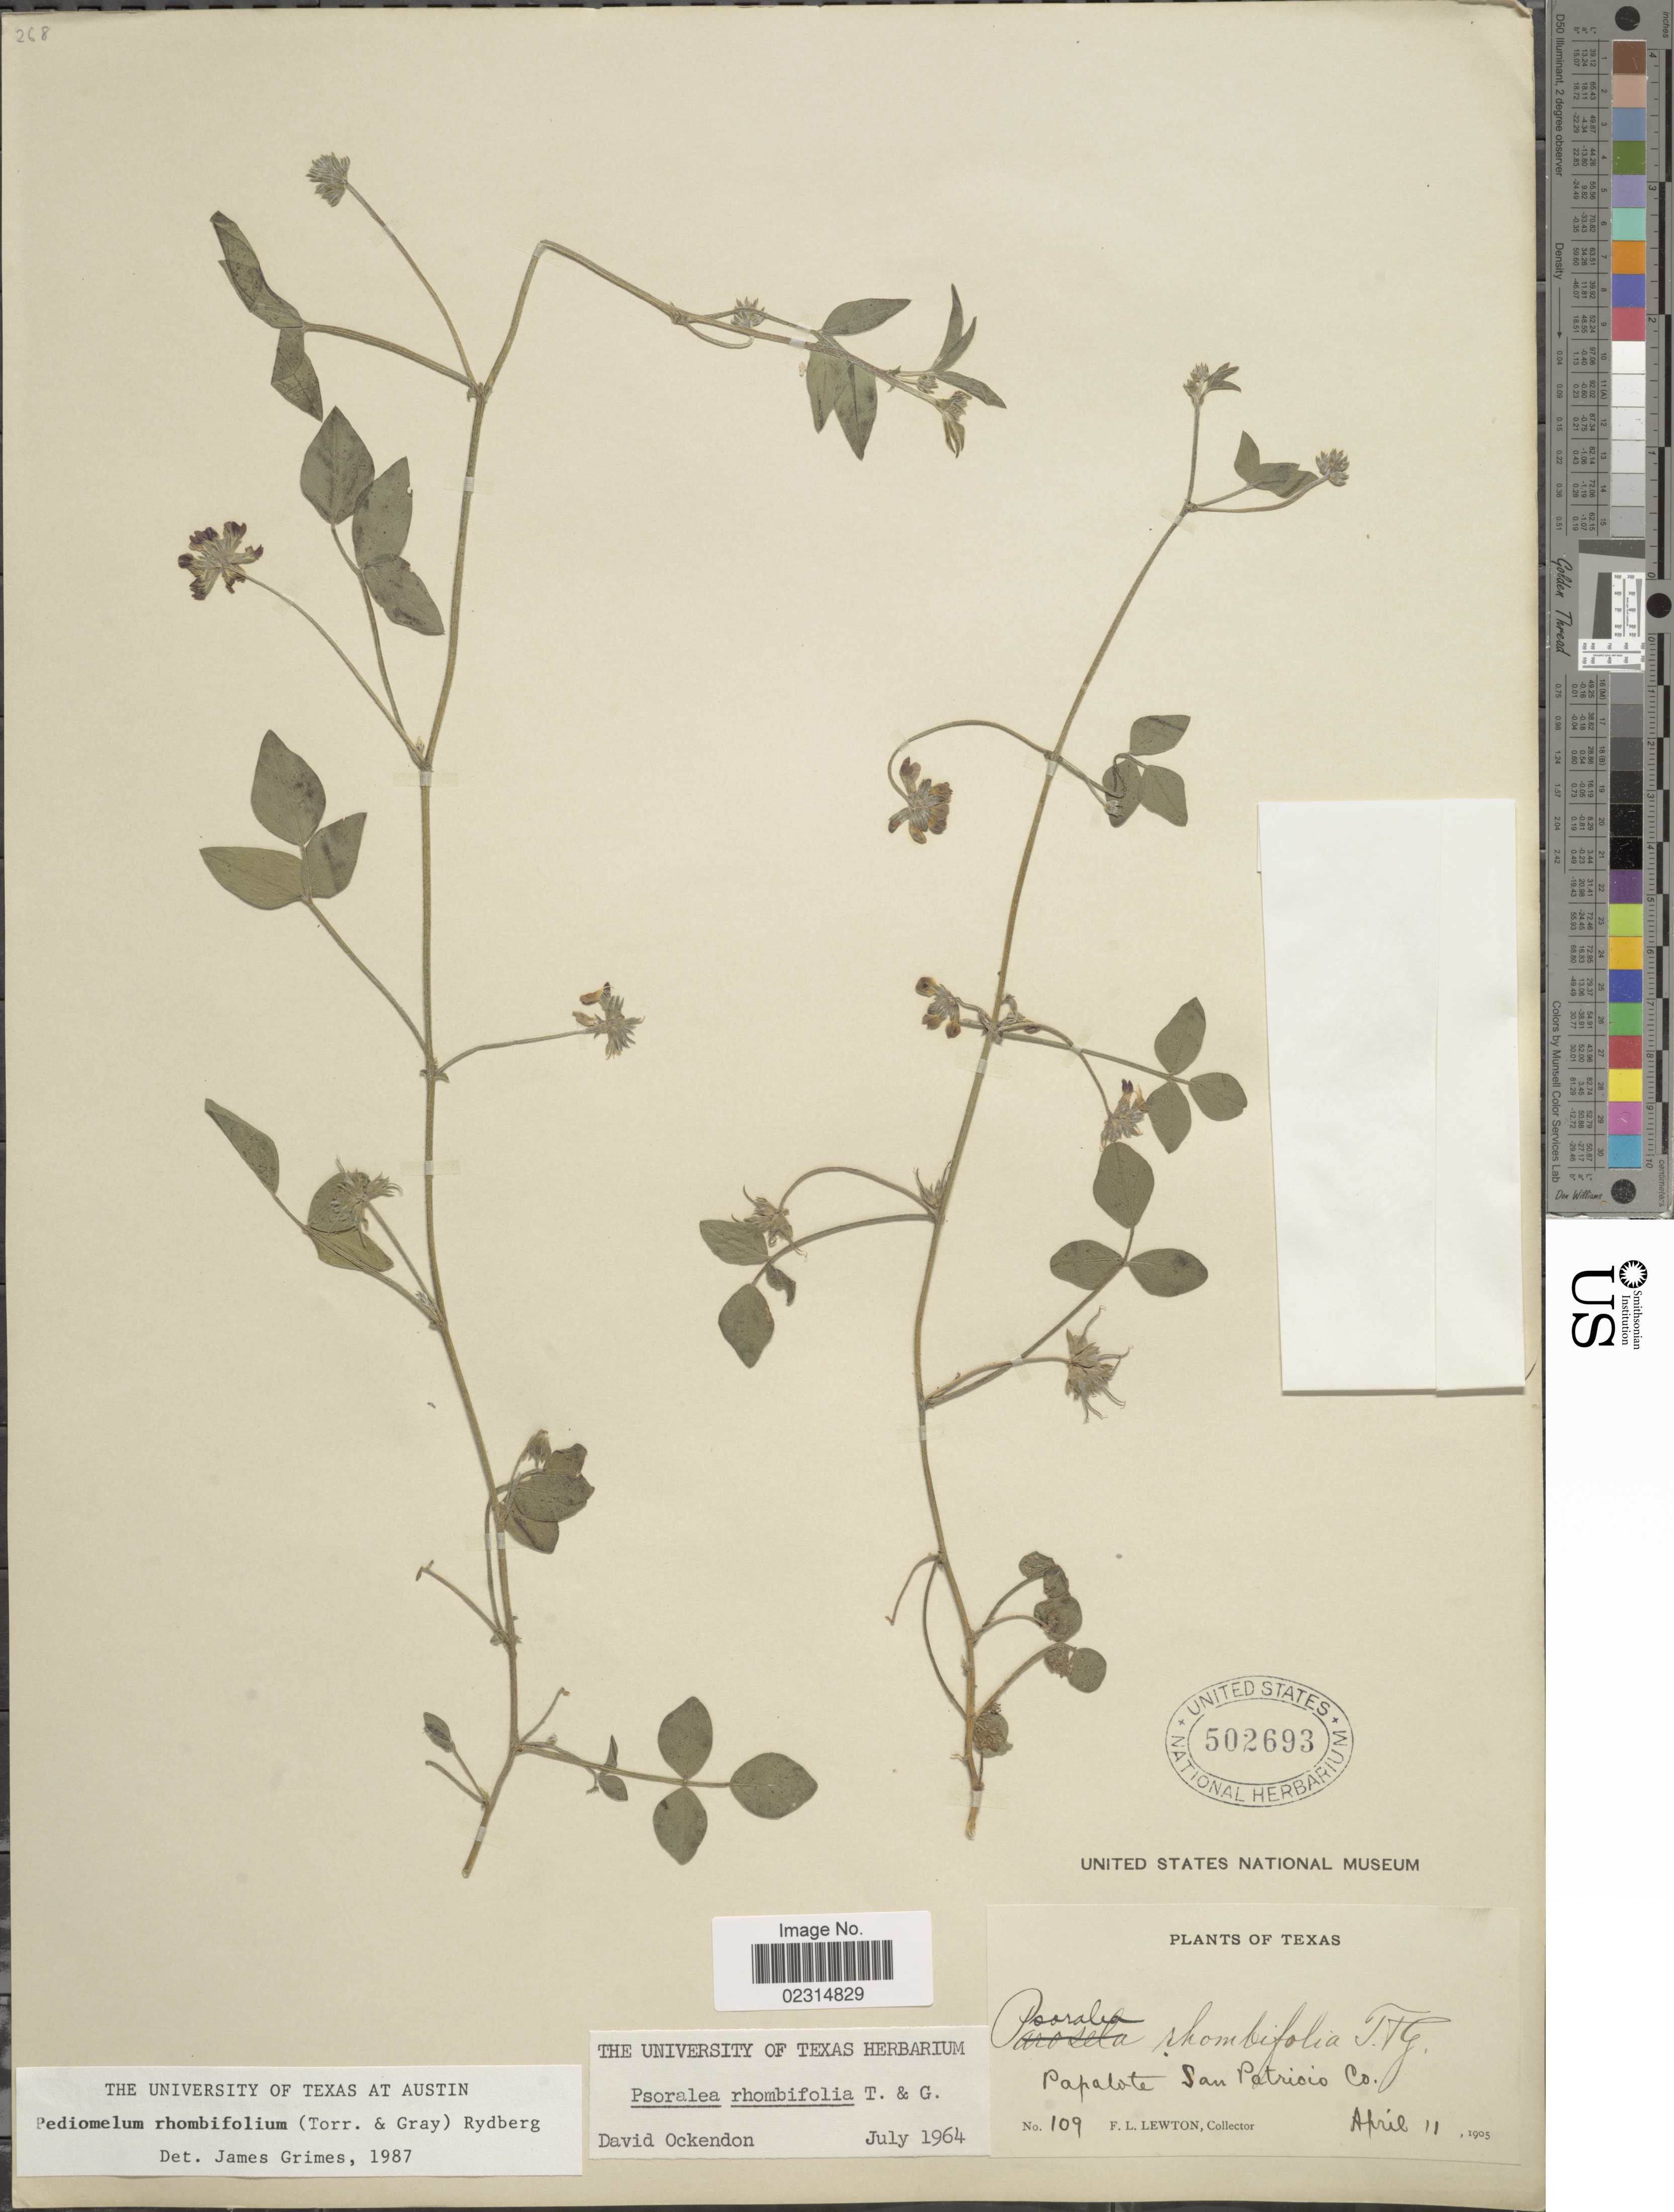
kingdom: Plantae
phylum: Tracheophyta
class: Magnoliopsida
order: Fabales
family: Fabaceae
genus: Pediomelum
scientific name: Pediomelum rhombifolium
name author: (Torr. & A. Gray) Rydb.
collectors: F. L. Lewton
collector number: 109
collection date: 1905-04-11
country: United States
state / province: Texas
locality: Papalote San Patricio Co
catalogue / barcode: US 502693